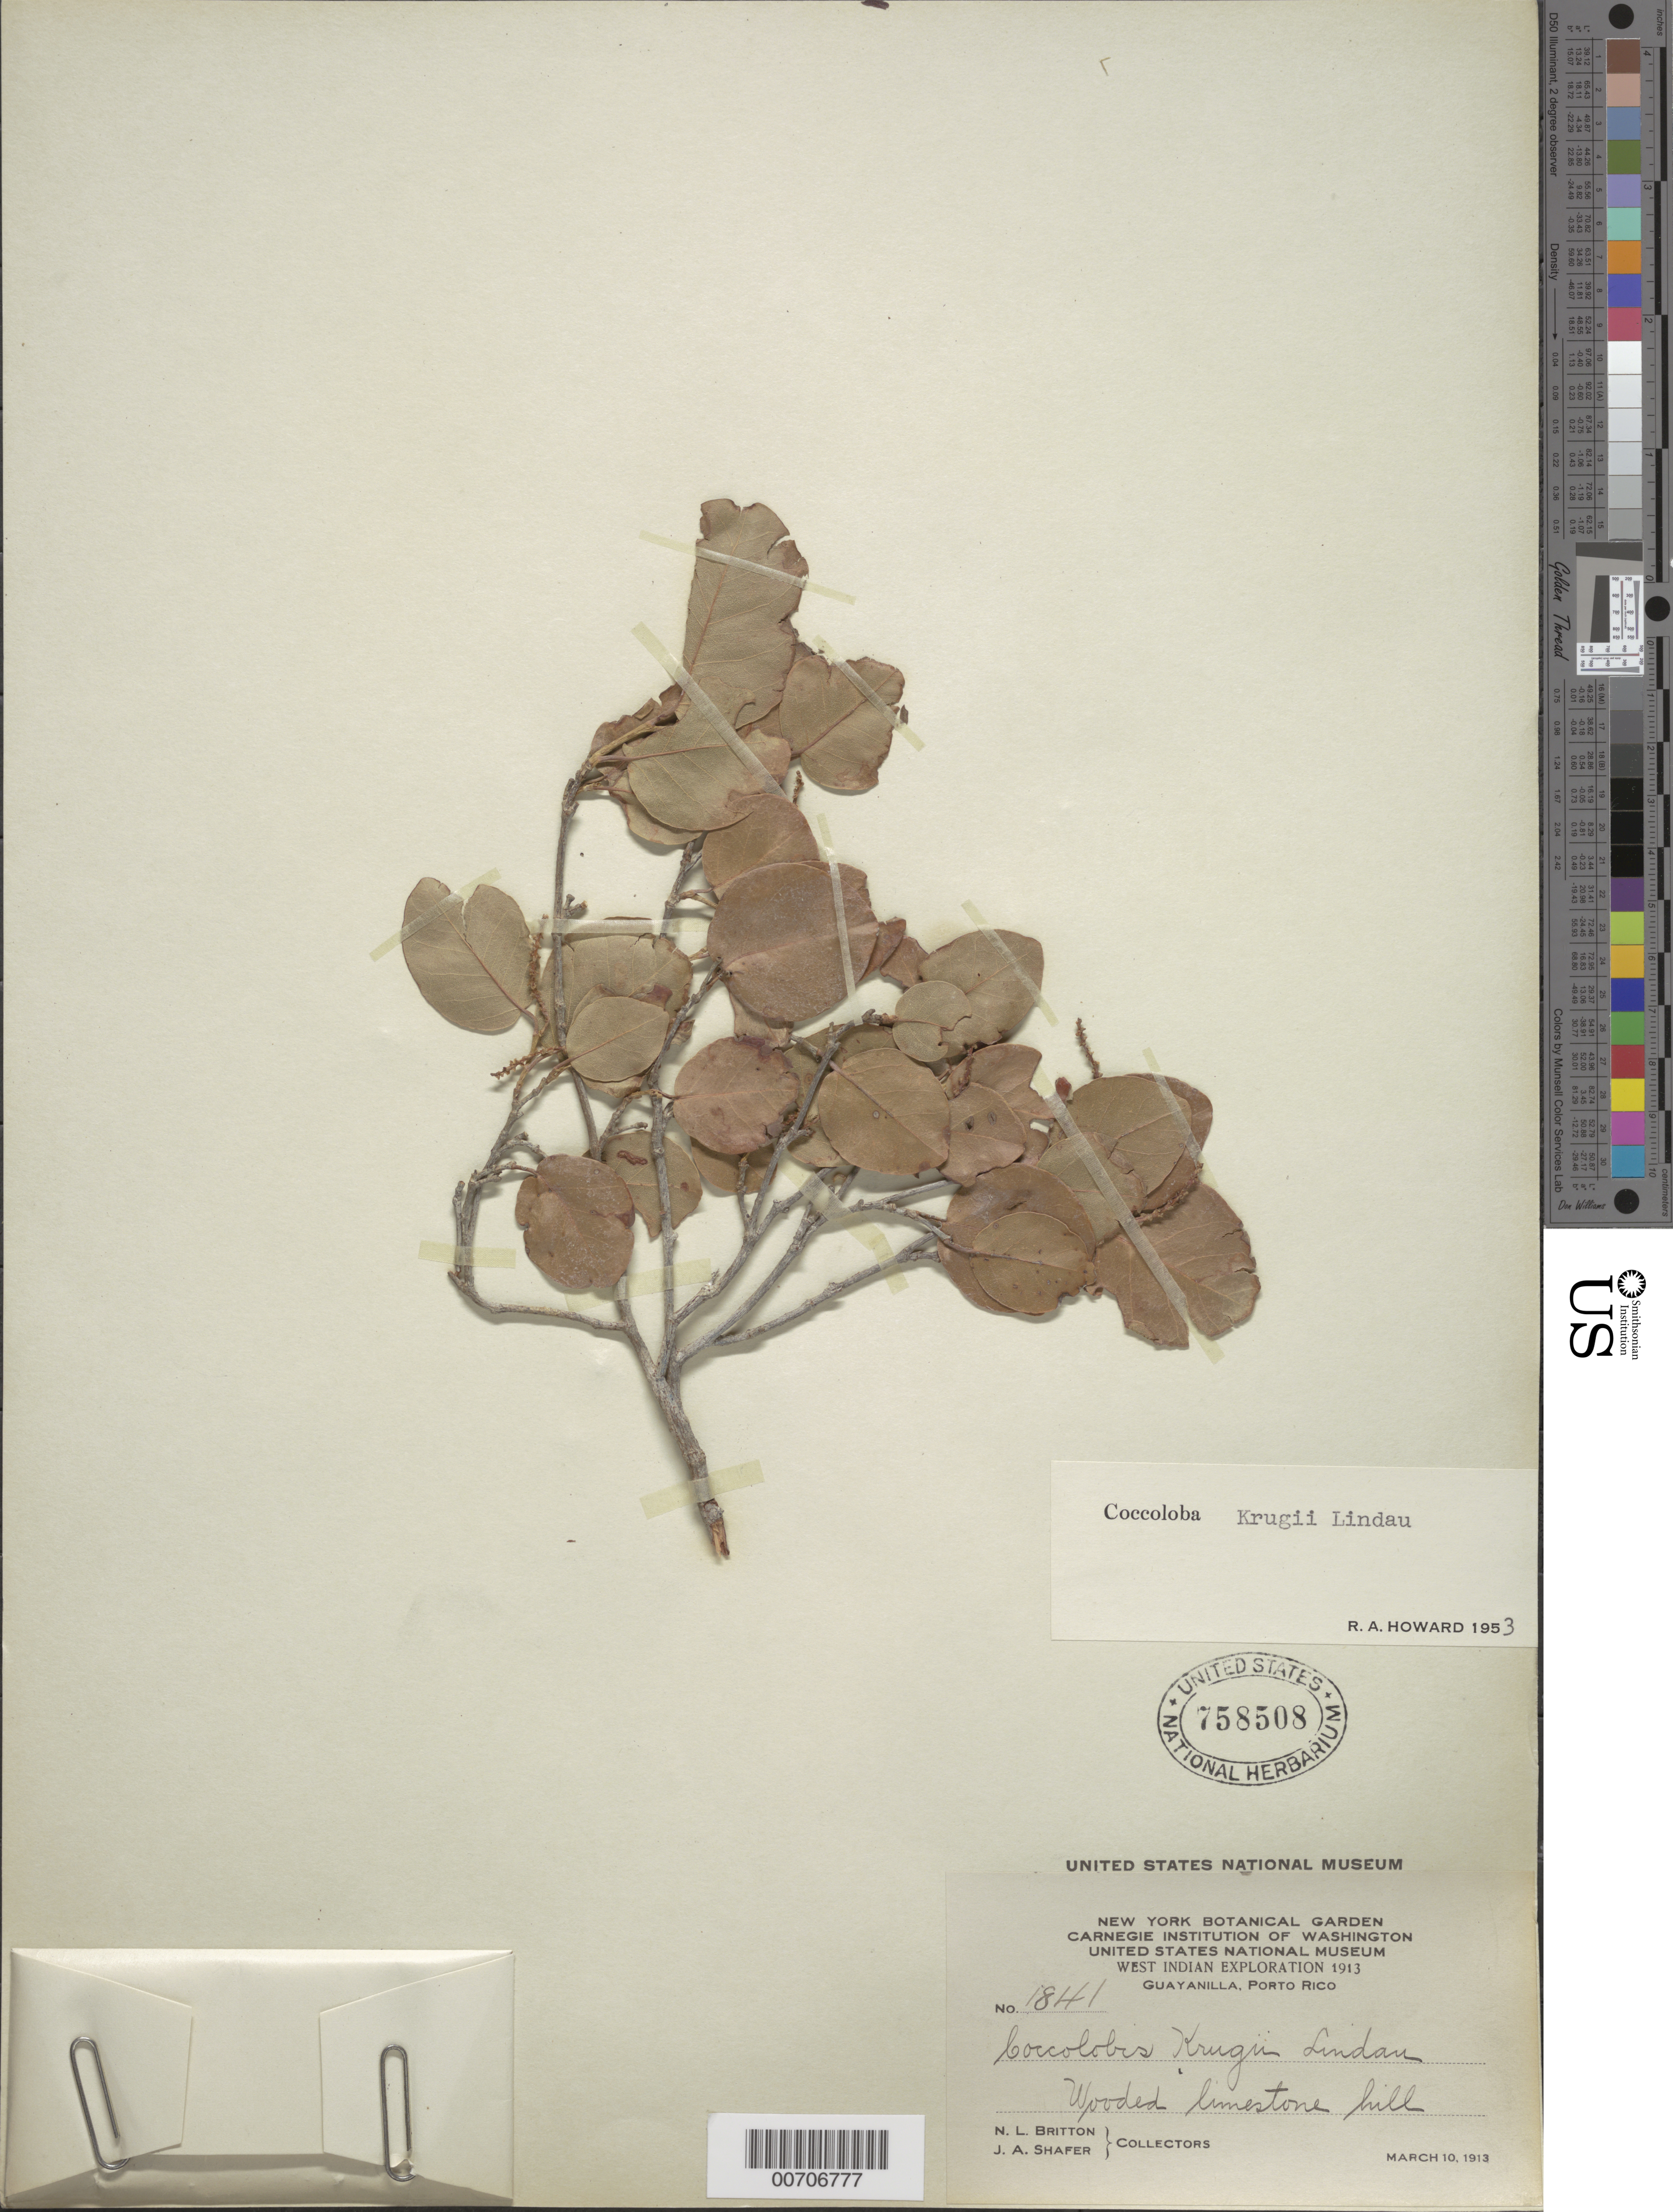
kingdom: Plantae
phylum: Tracheophyta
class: Magnoliopsida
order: Caryophyllales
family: Polygonaceae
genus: Coccoloba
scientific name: Coccoloba krugii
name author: Lindau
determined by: Howard, R. A.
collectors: N. Britton & J. A. Shafer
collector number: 1841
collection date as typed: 10 Mar 1913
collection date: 1913-03-10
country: Puerto Rico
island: Greater Antilles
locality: Guayanilla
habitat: Wooded limestone hill.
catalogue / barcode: US 758508